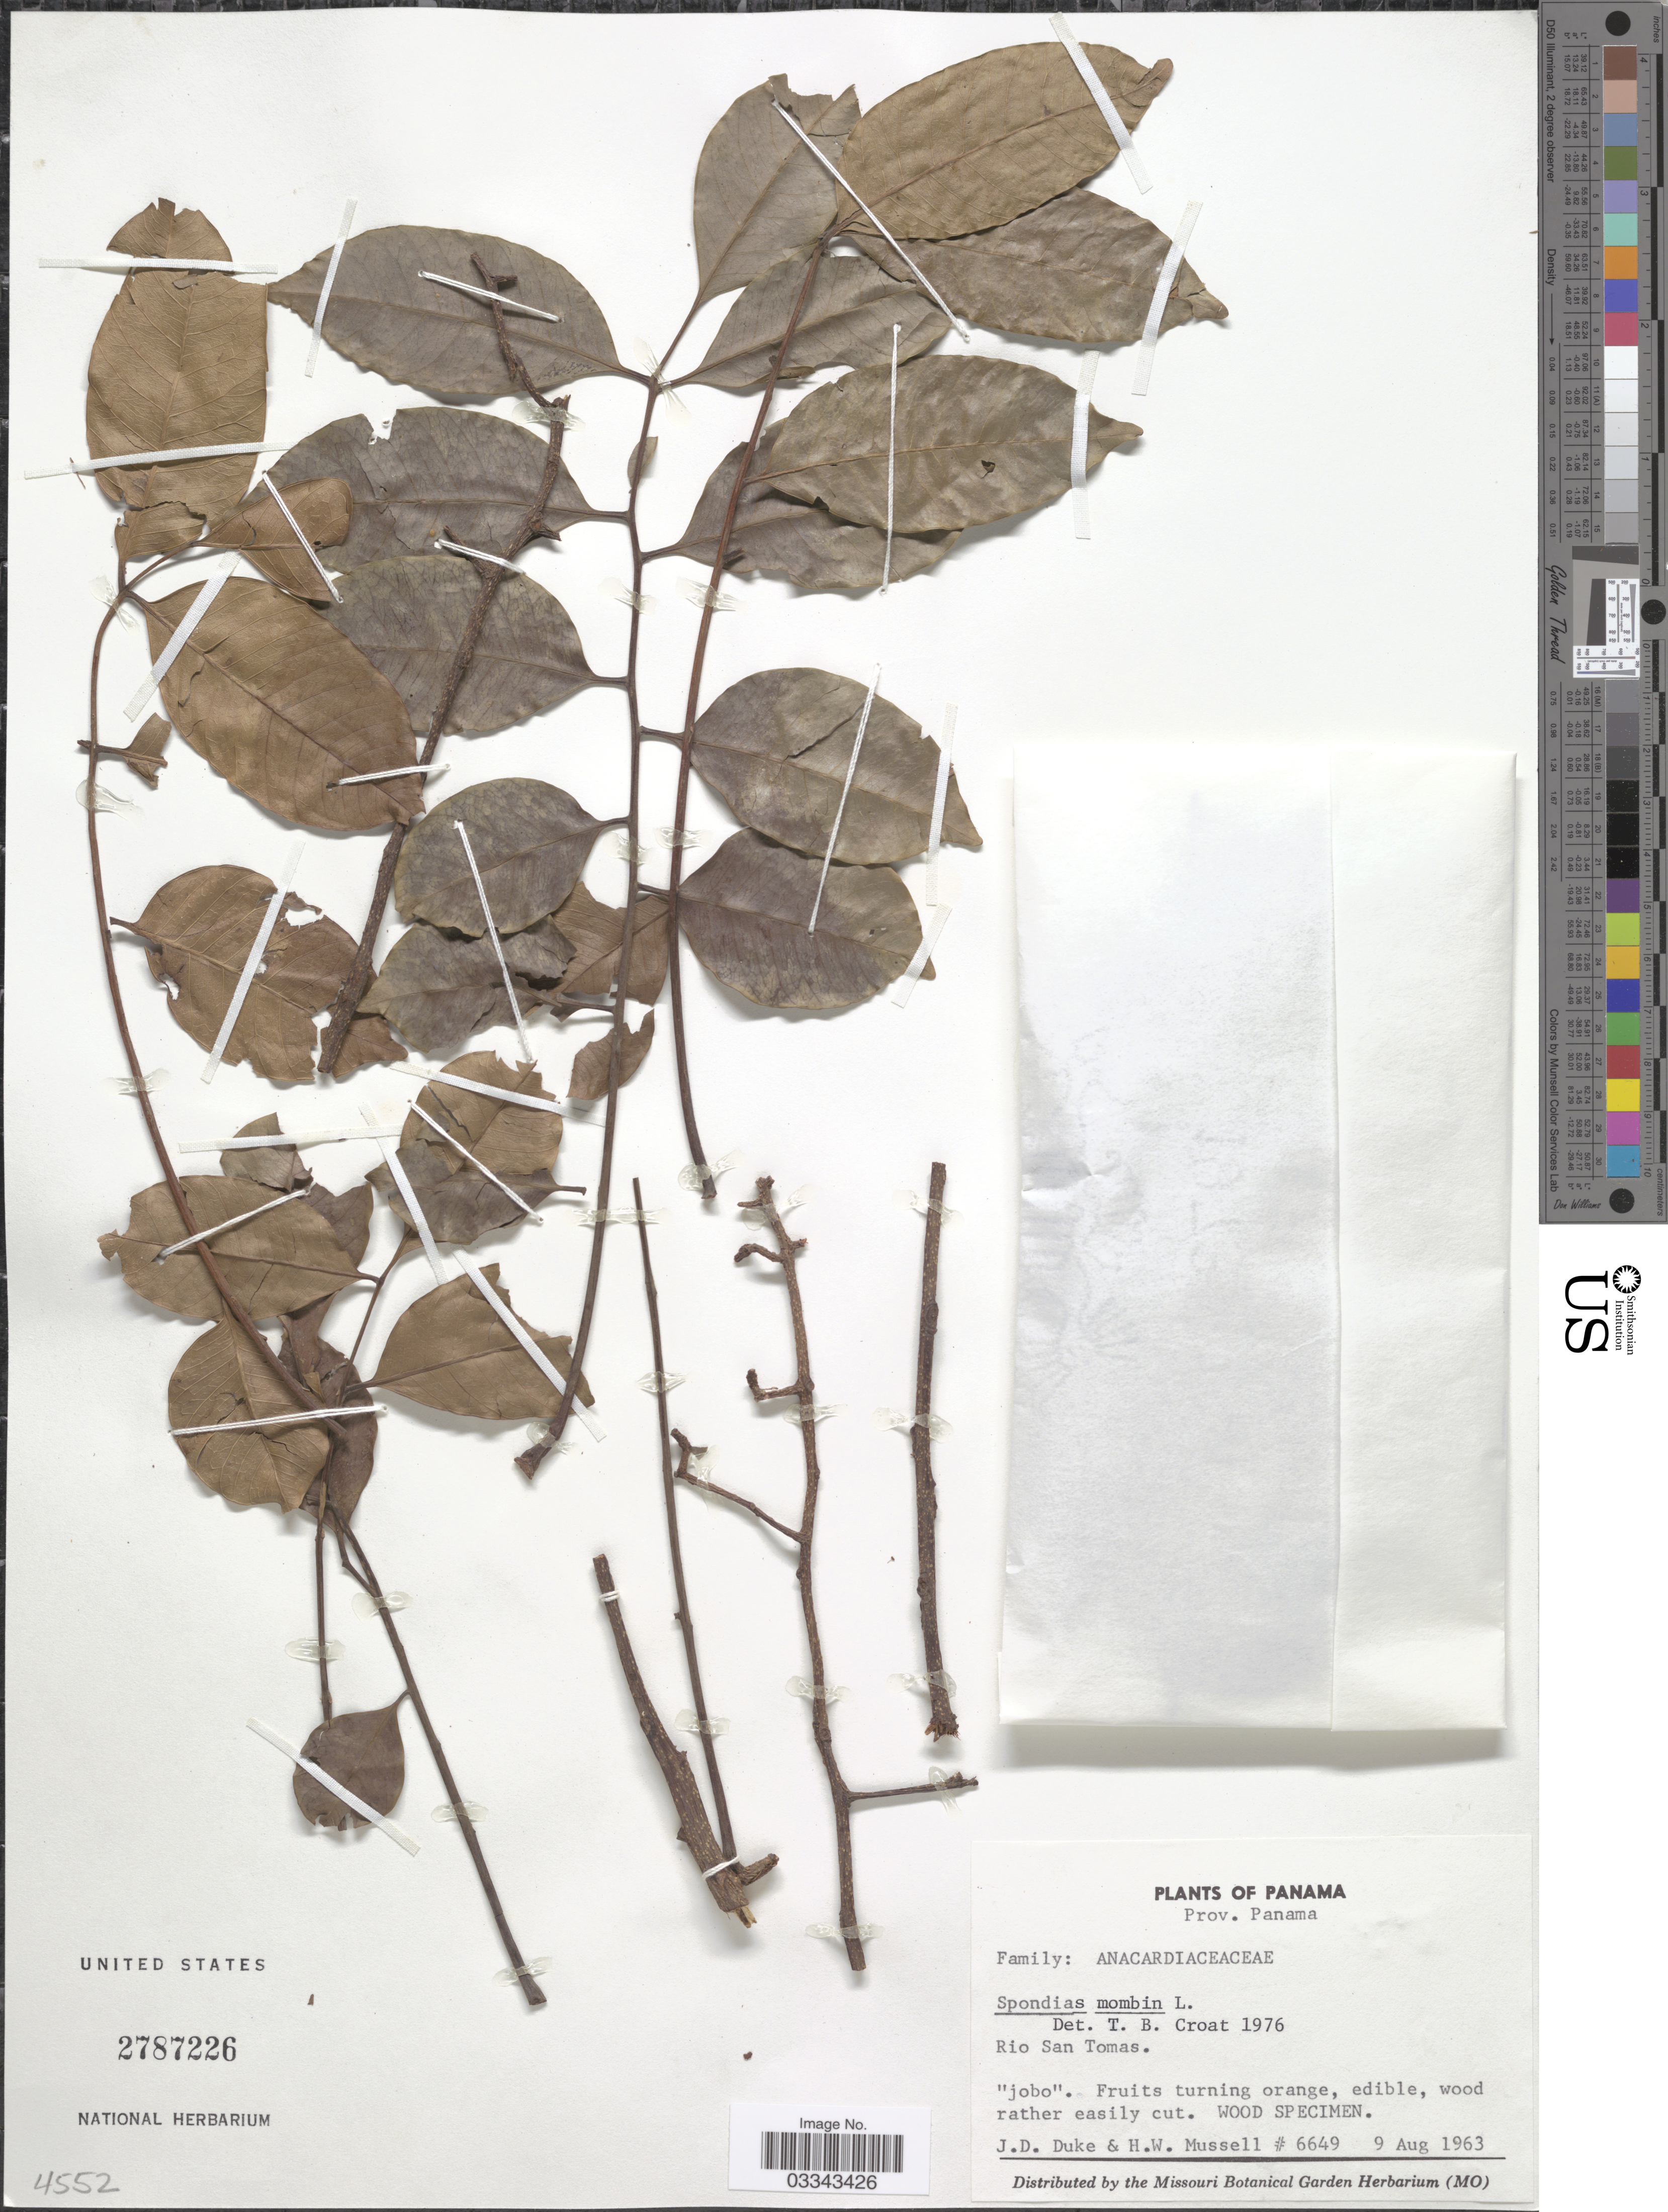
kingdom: Plantae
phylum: Tracheophyta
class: Magnoliopsida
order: Sapindales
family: Anacardiaceae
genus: Spondias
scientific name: Spondias mombin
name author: L.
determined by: Mitchell, John D.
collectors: J. Duke & H. Mussell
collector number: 6649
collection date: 1963-08-09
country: Panama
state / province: Panamá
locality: Rio San Tomas.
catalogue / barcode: US 2787226